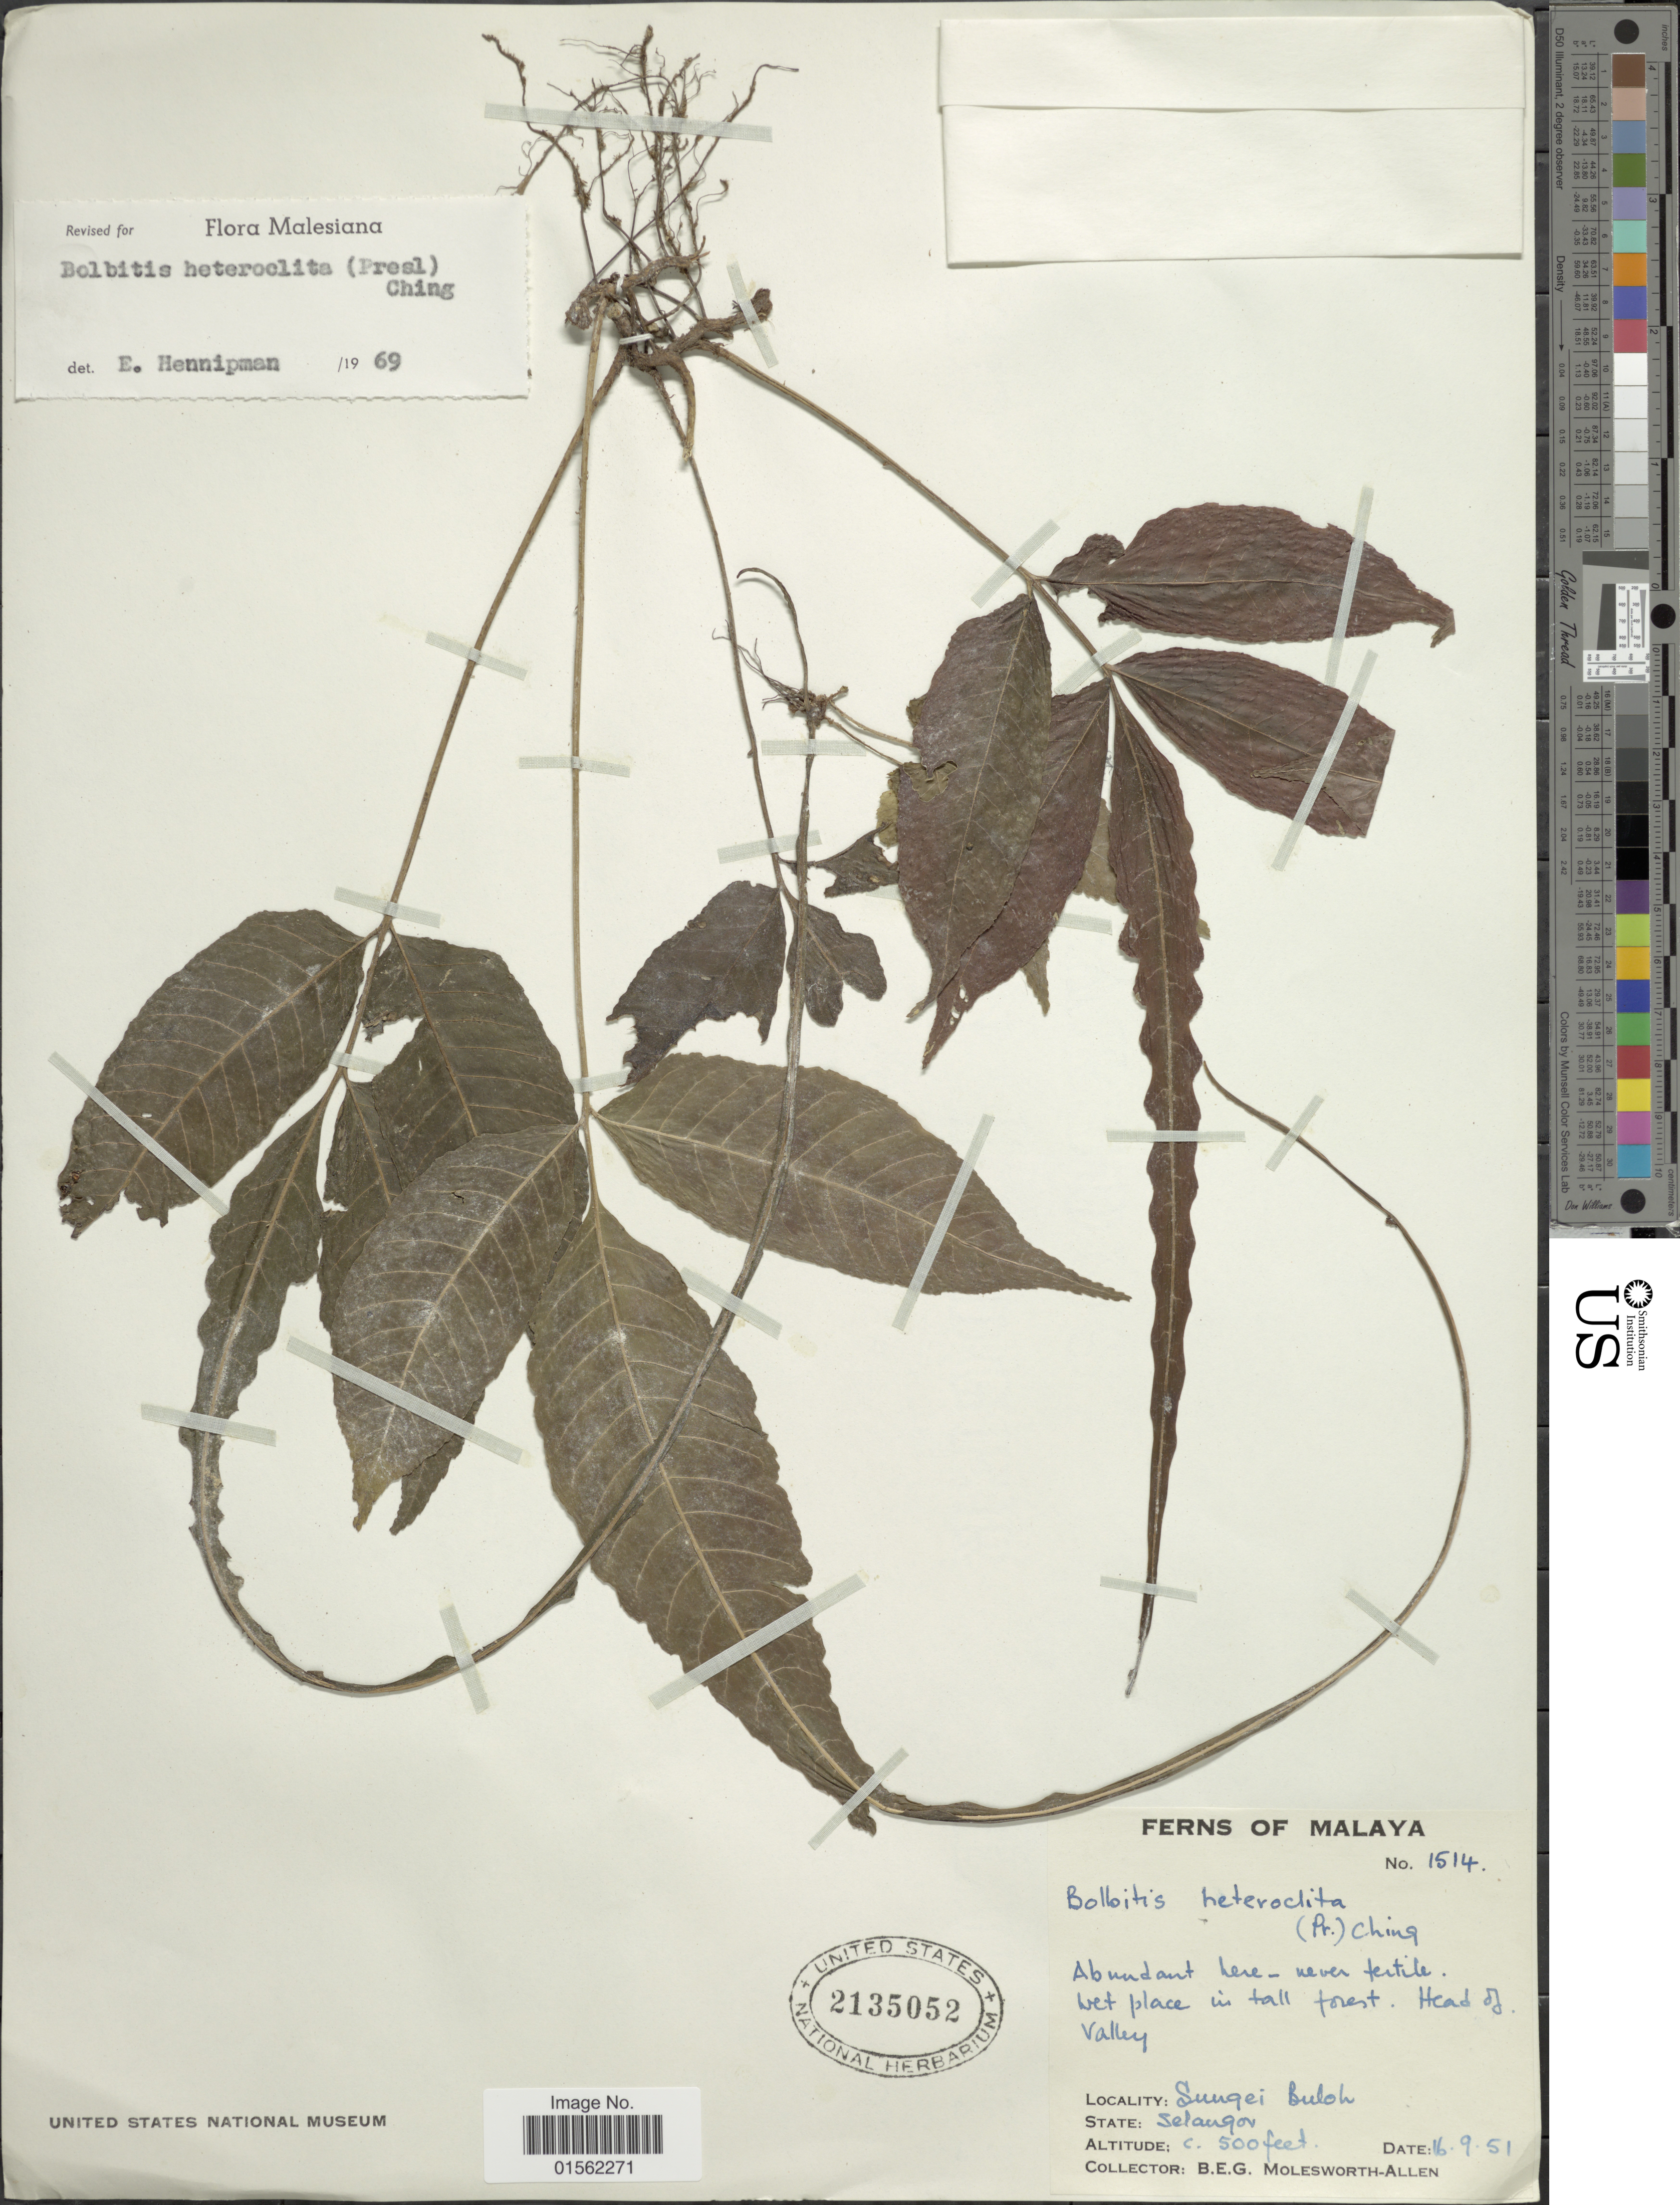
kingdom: Plantae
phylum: Tracheophyta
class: Polypodiopsida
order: Polypodiales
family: Dryopteridaceae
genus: Bolbitis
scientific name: Bolbitis heteroclita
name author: (C. Presl) Ching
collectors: B. E. G. Molesworth-Allen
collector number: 1514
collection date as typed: Transcribed d/m/y: 16/9/51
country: Malaysia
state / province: Selangor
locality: Malaya, wet place om tall forest, head of valley, Sungei Buloh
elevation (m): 152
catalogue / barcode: US 2135052